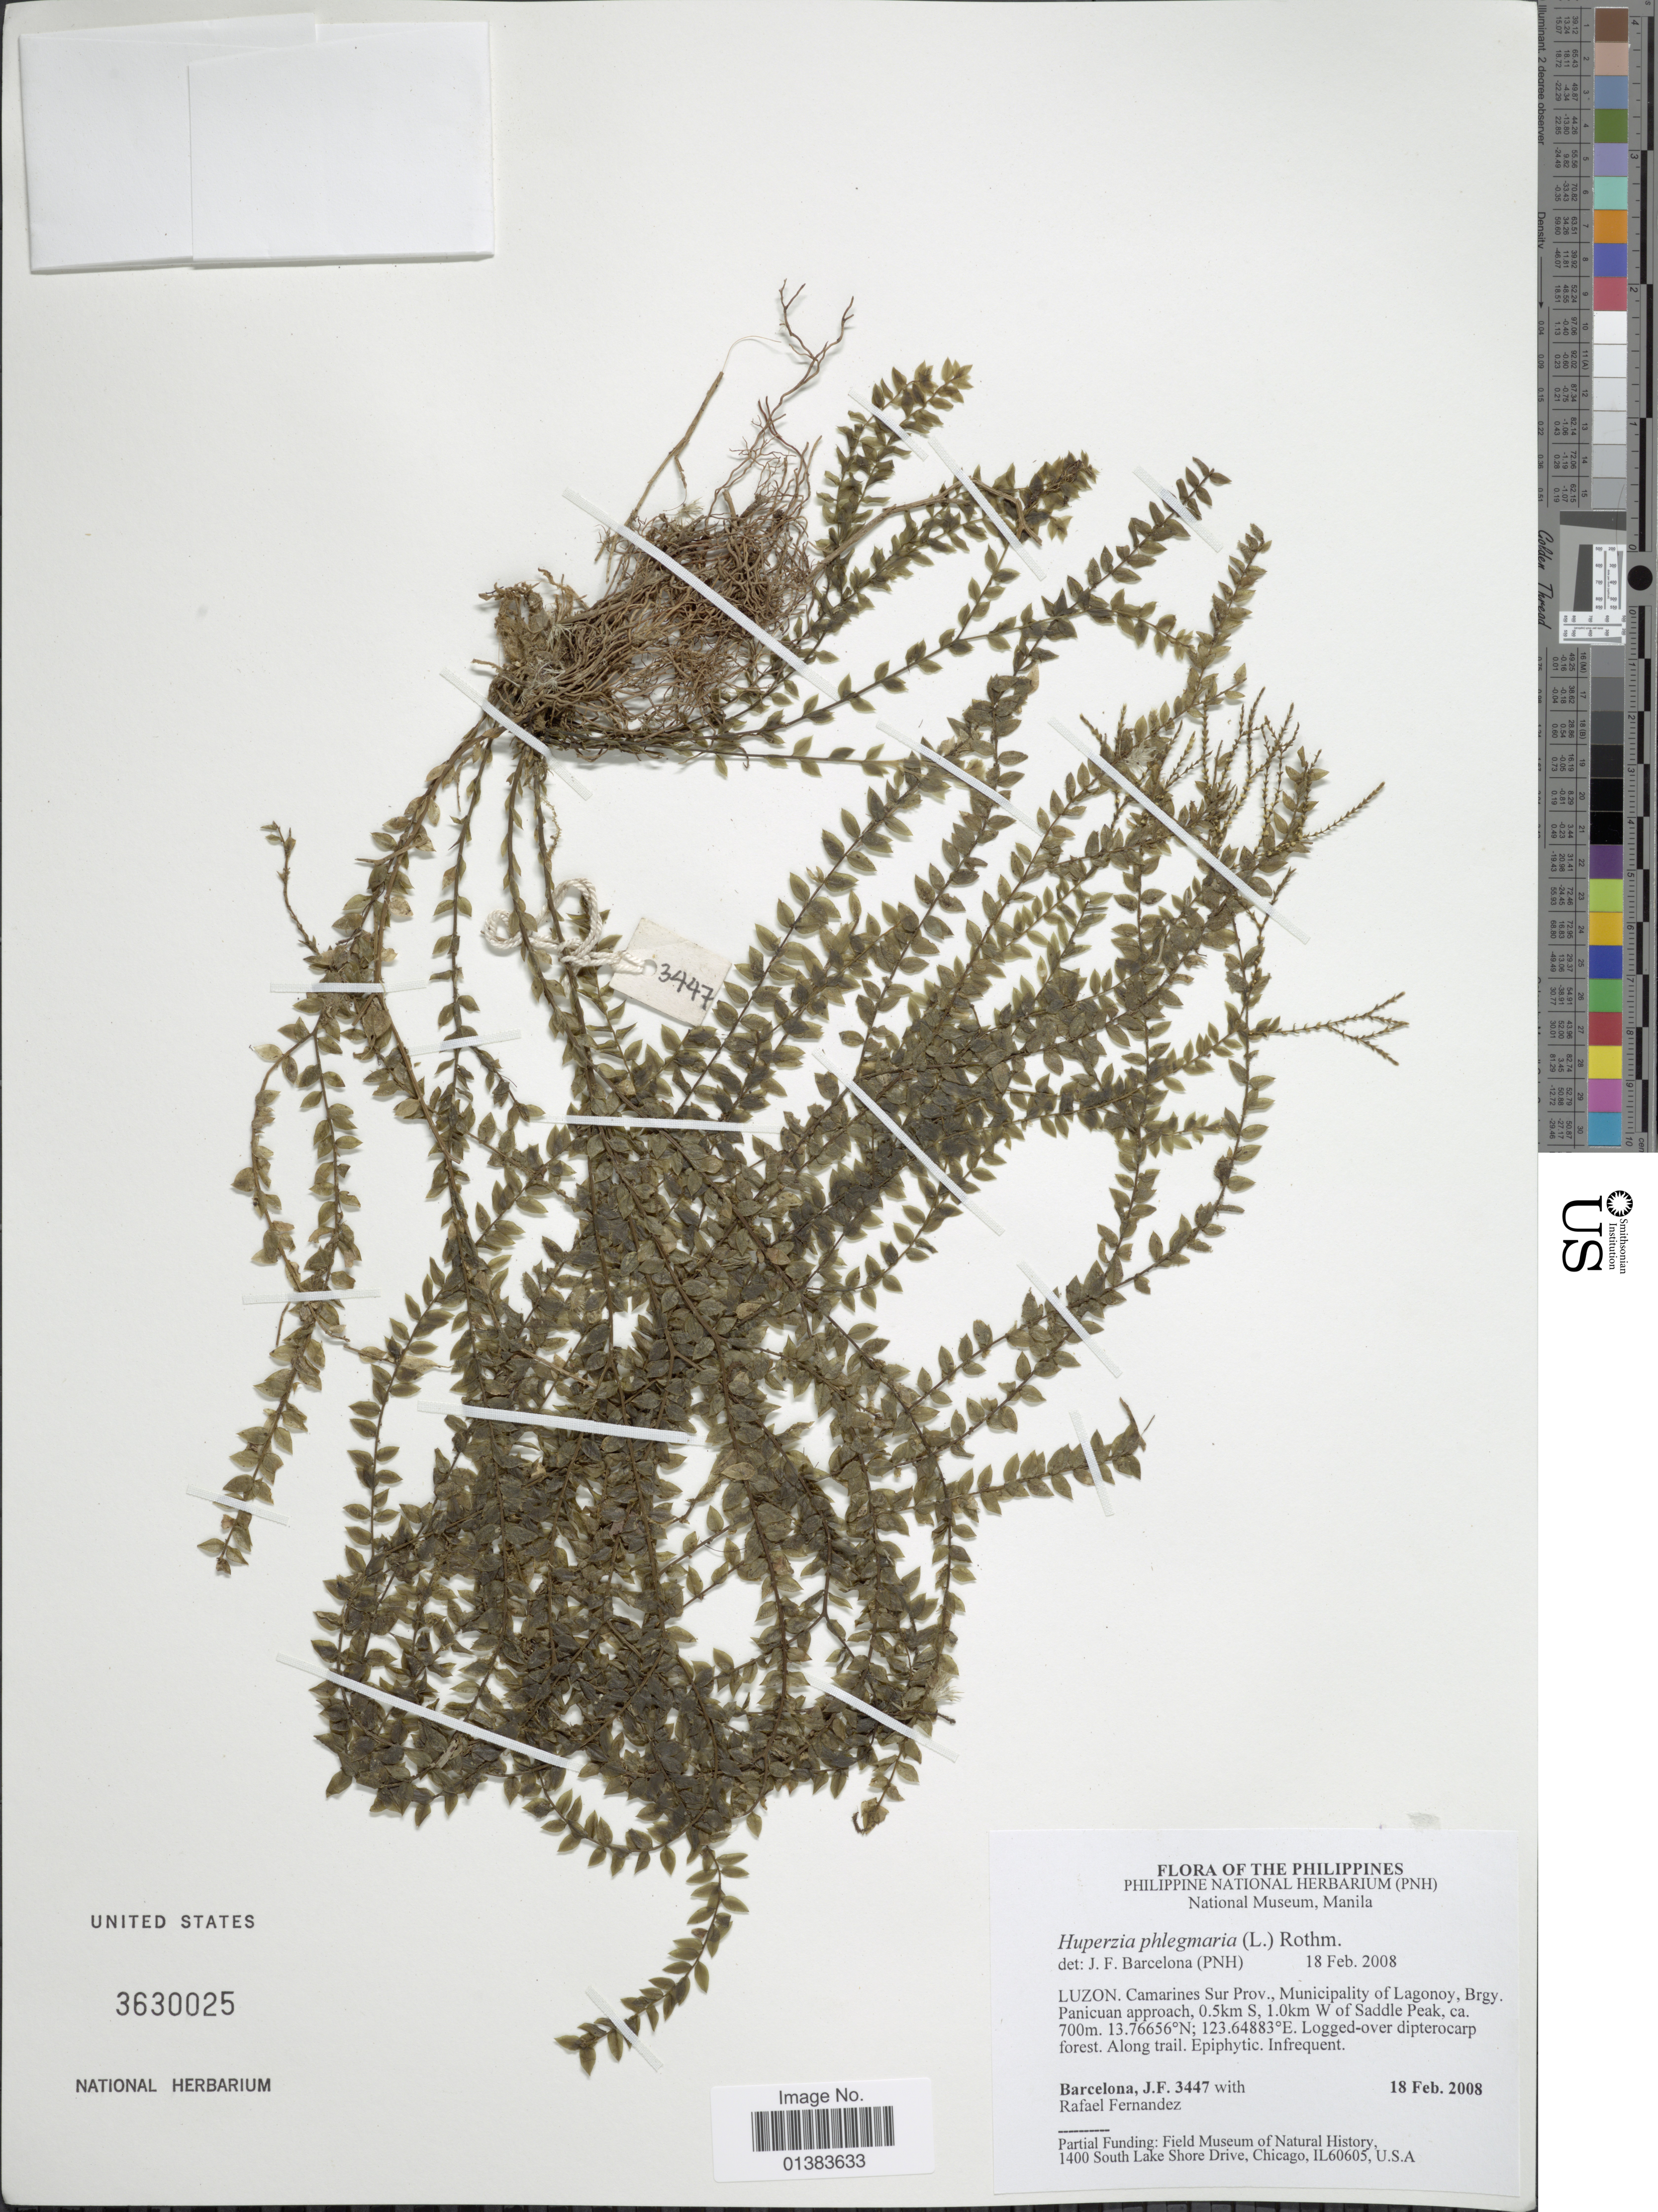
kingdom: Plantae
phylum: Tracheophyta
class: Lycopodiopsida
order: Lycopodiales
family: Lycopodiaceae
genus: Phlegmariurus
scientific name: Phlegmariurus salvinioides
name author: (Herter) Ching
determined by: Field, A. R.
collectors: J. F. Barcelona & R. Fernandez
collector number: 3447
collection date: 2008-02-18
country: Philippines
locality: Luzon. Camarines Sur Prov., Municipality of Lagonoy, Brgy. Panicuan approach, 0.5 km S, 1.0km W of Saddle Peak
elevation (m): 700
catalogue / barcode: US 3630025